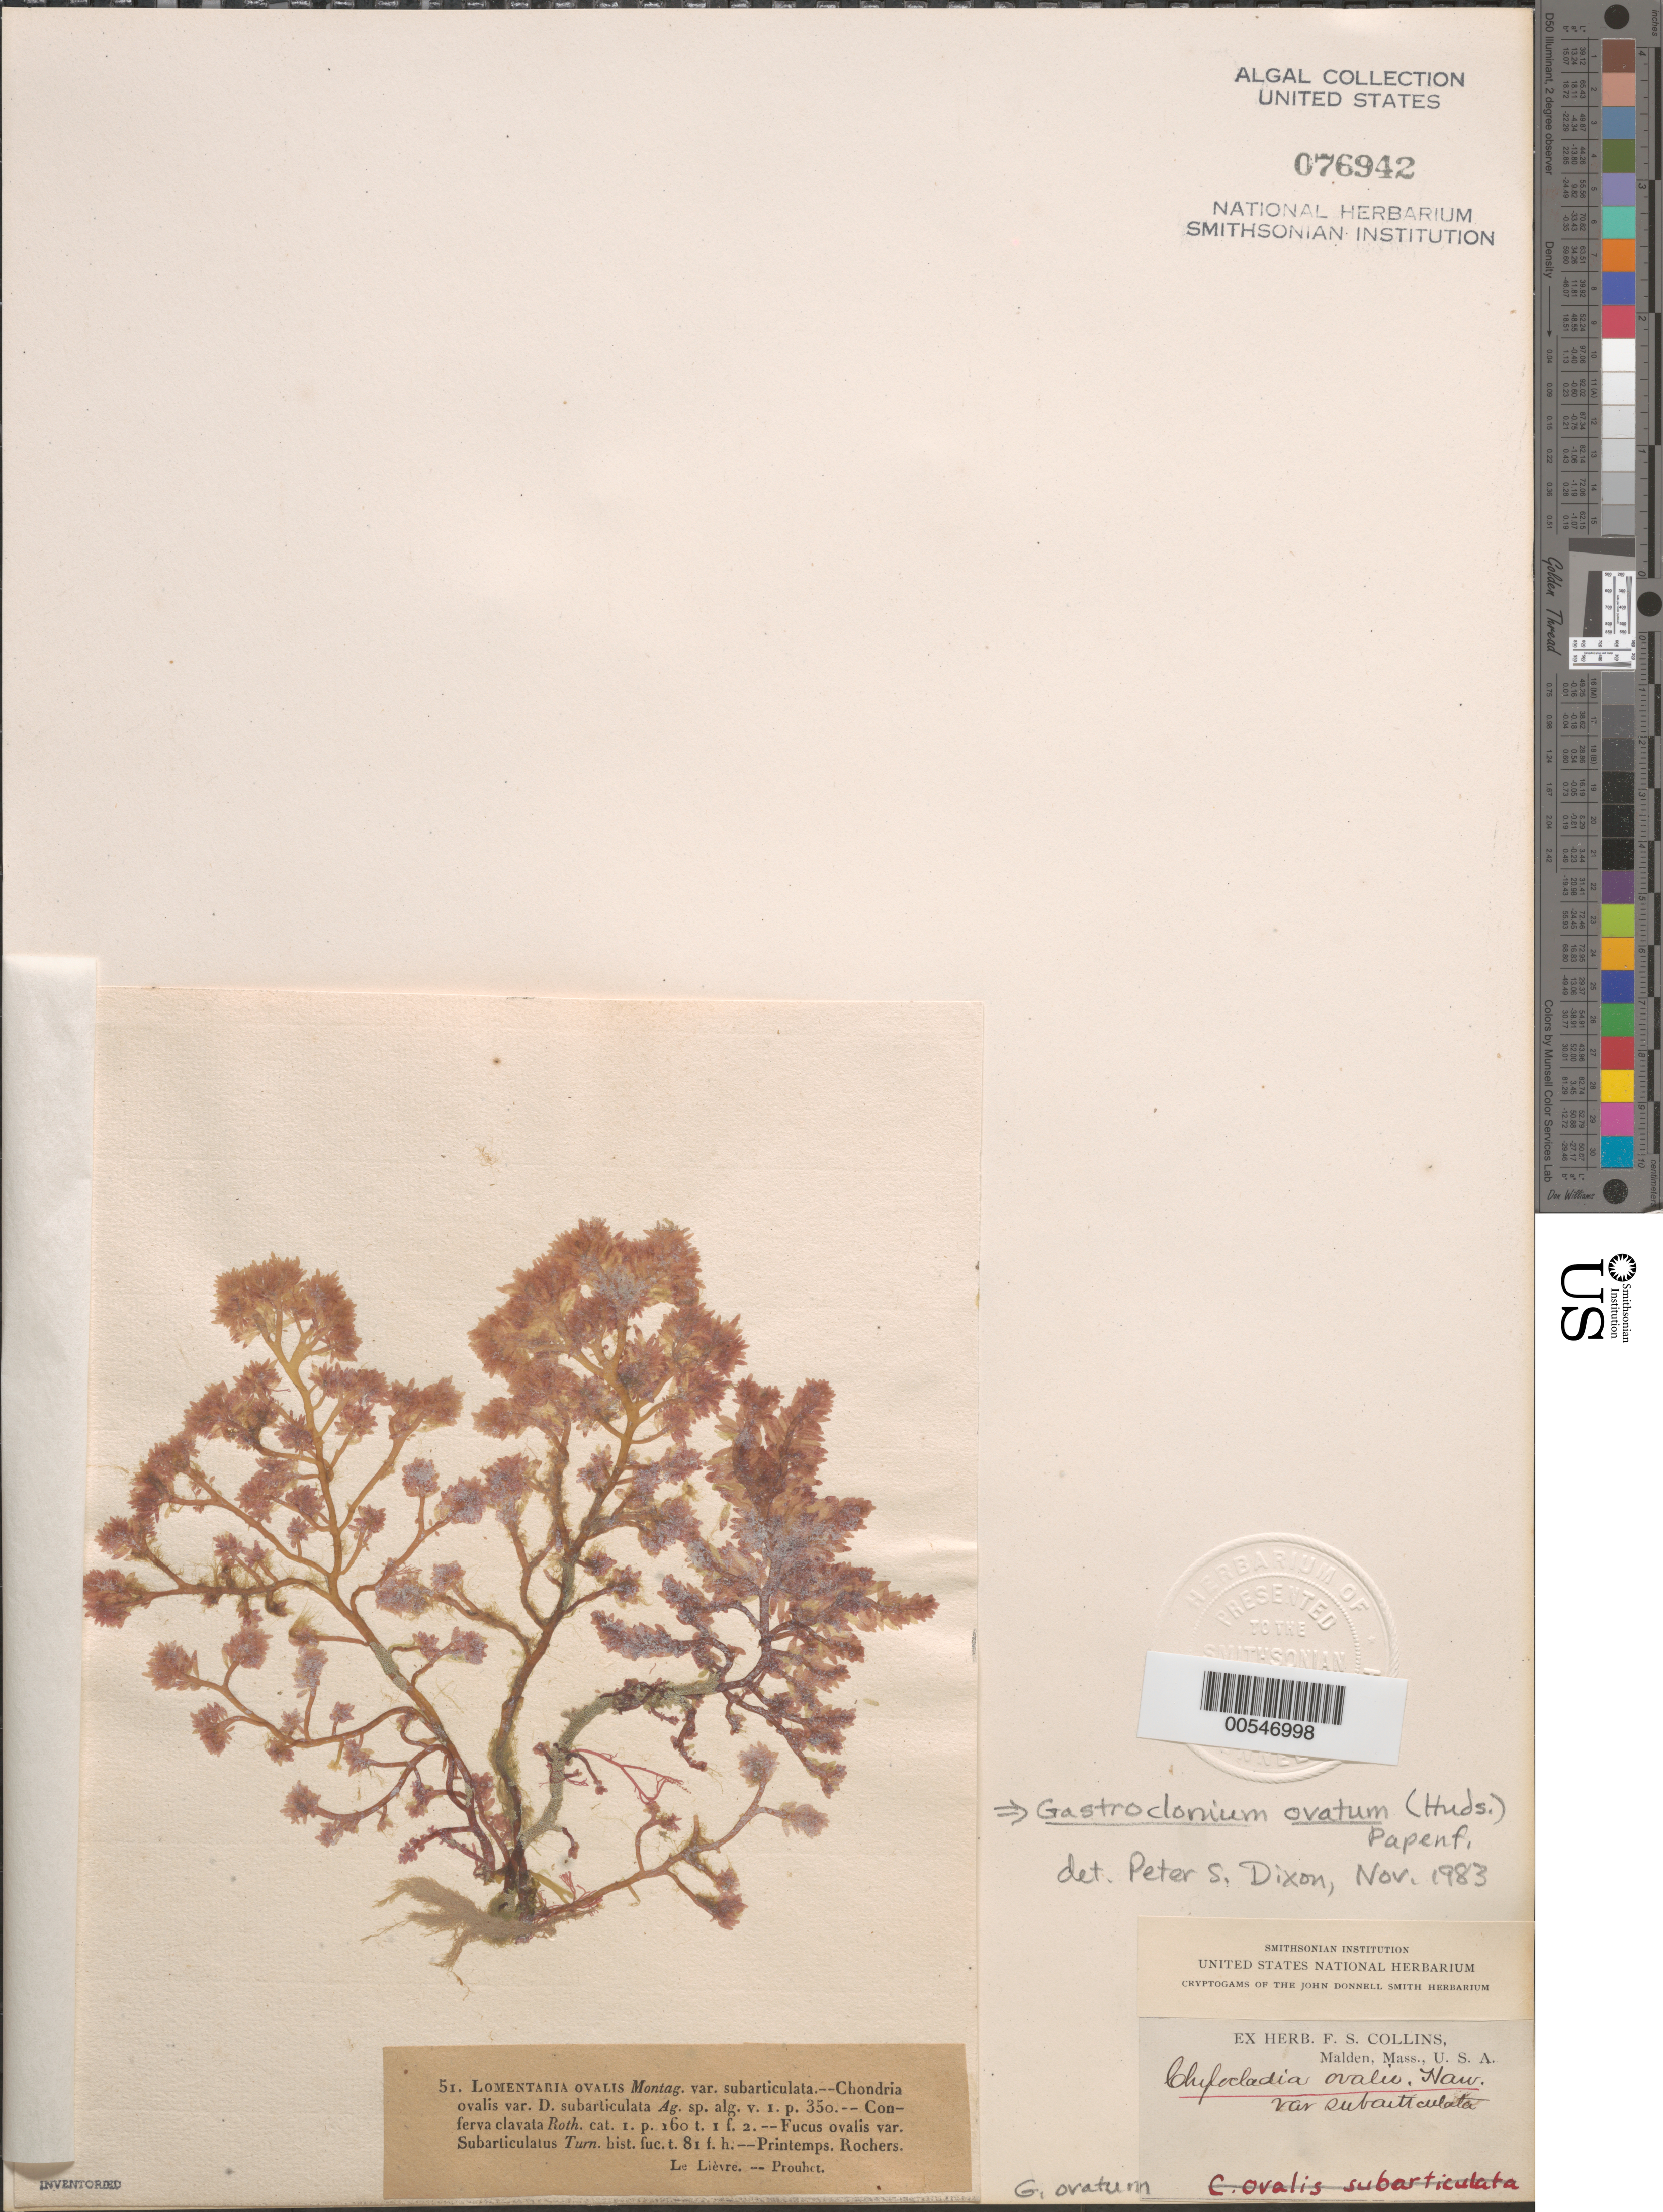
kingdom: Plantae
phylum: Rhodophyta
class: Florideophyceae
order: Rhodymeniales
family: Champiaceae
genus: Gastroclonium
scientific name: Gastroclonium ovatum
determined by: Dixon, P. S.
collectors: F. Prouhet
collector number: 51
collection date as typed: Spr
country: Canada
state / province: Quebec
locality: Ile aux lievres (le lievre)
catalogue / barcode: US 76942